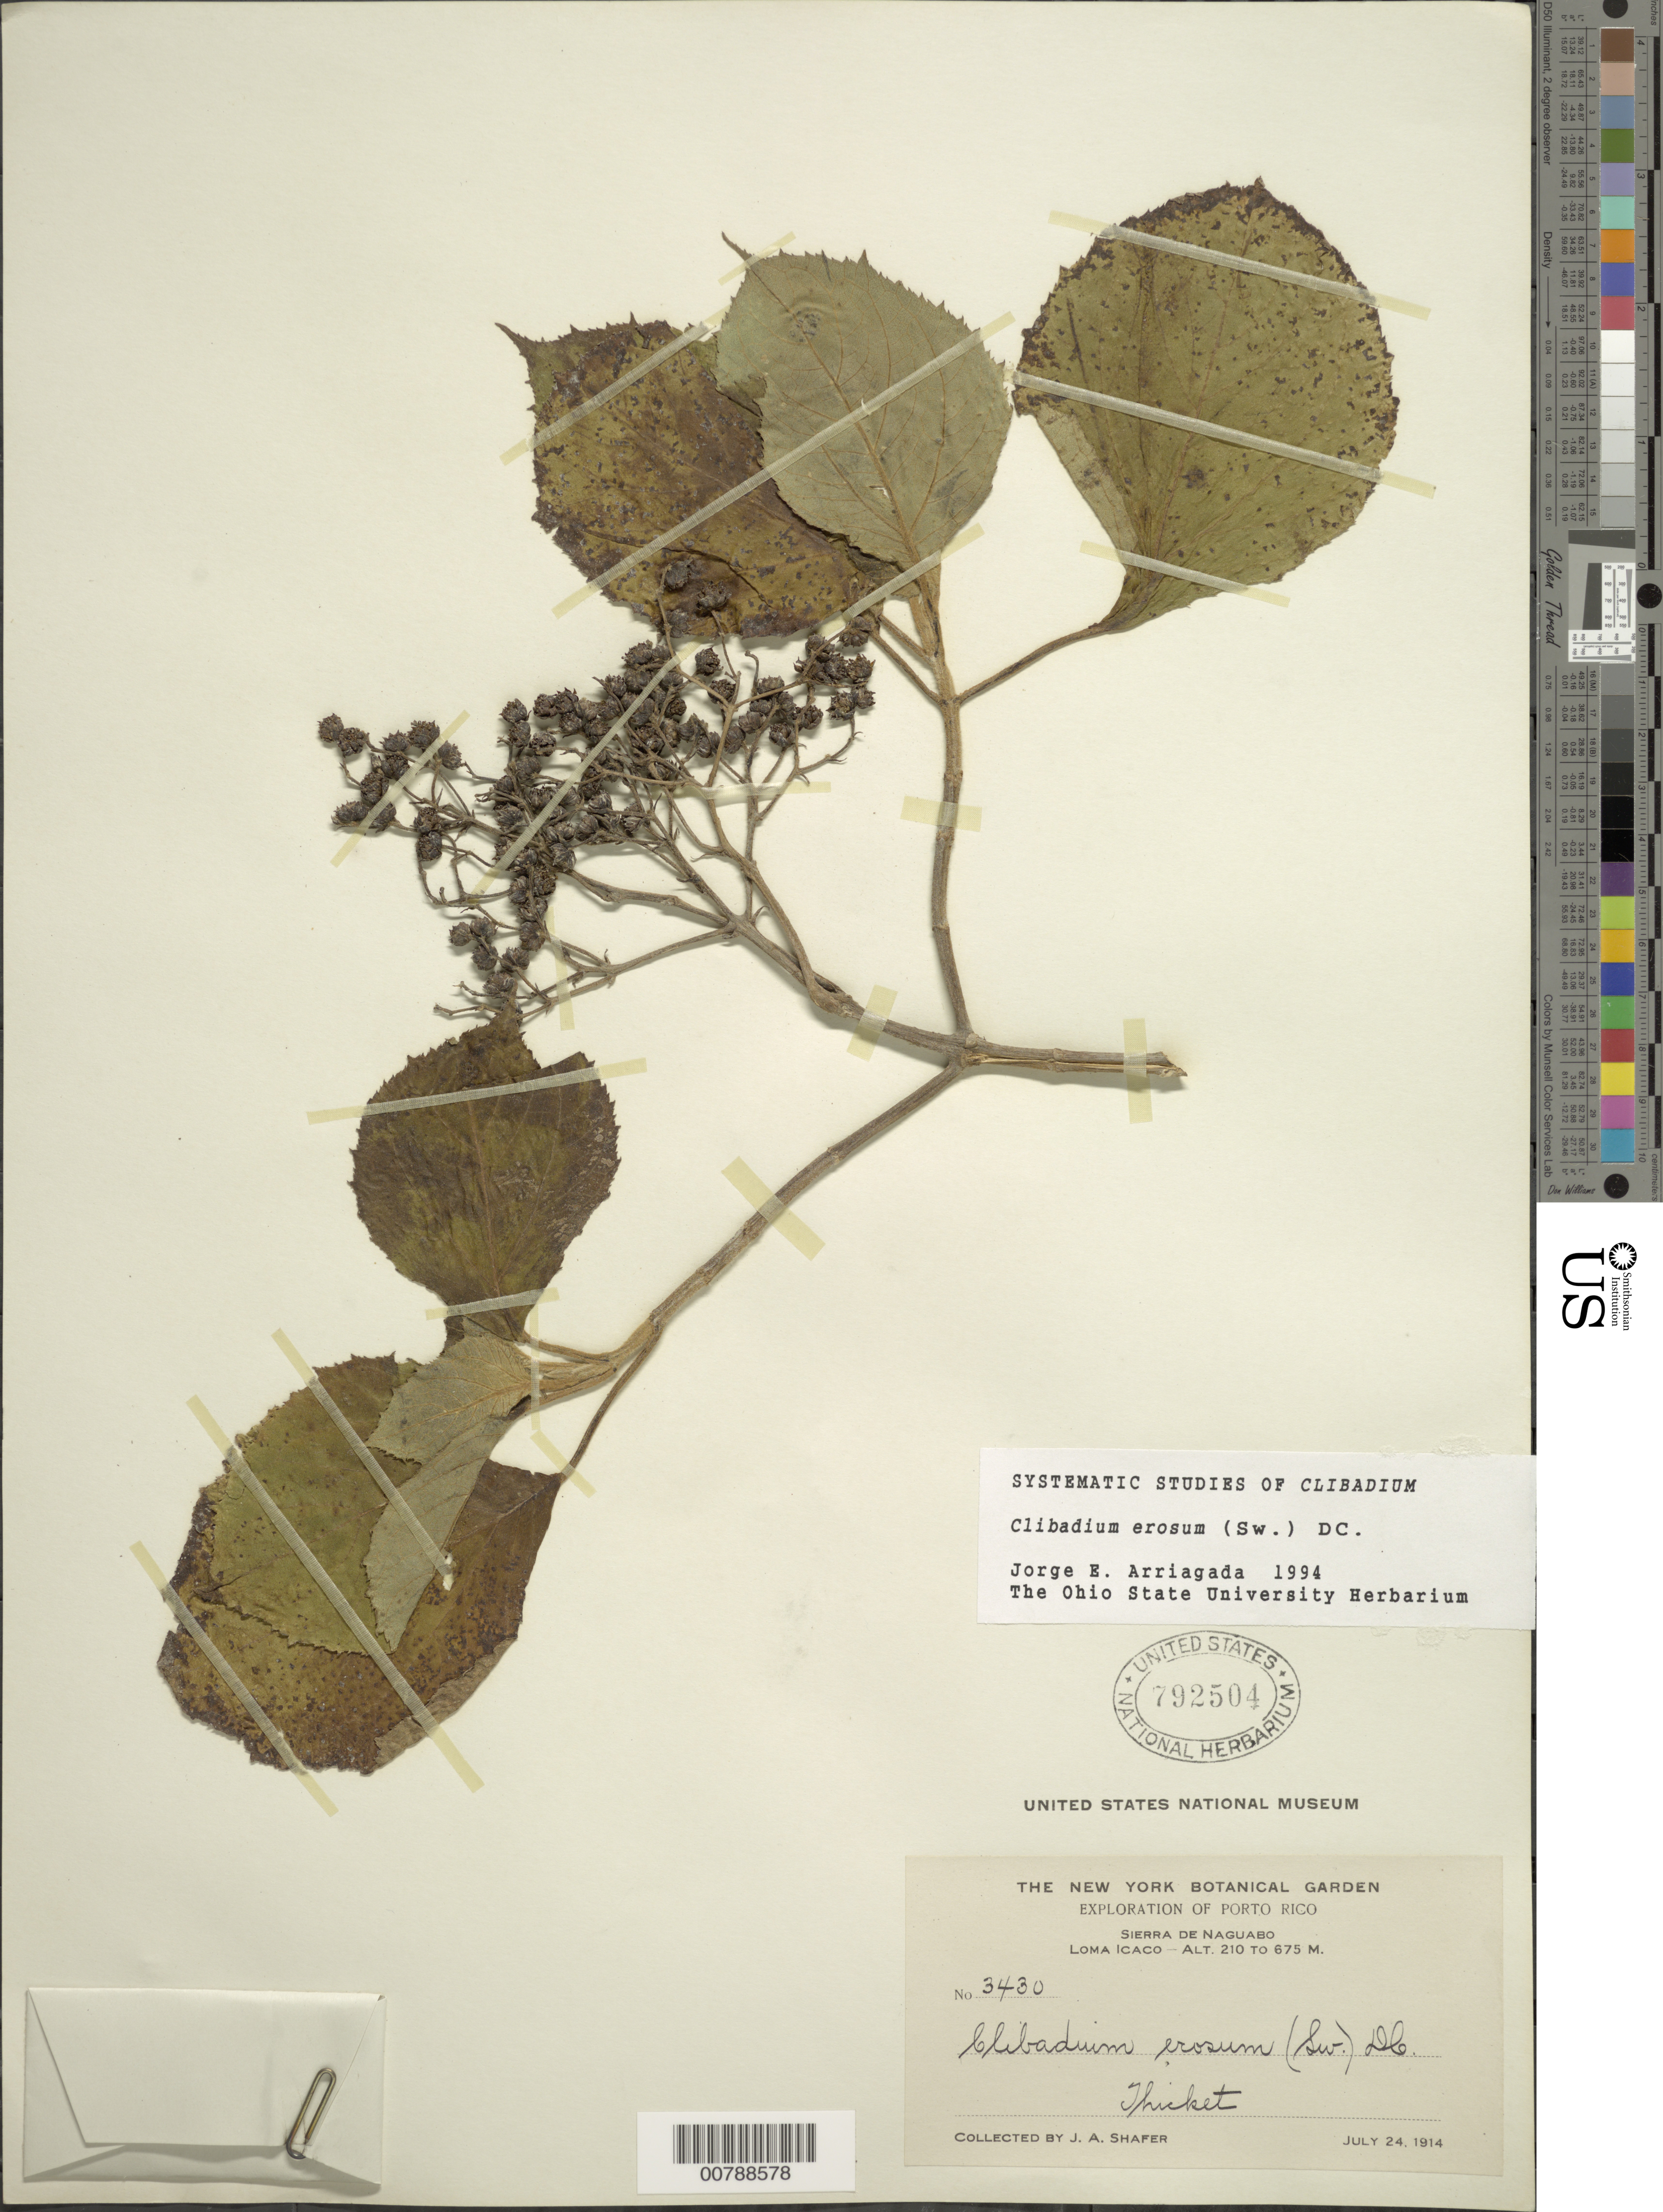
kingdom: Plantae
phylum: Tracheophyta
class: Magnoliopsida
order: Asterales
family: Asteraceae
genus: Clibadium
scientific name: Clibadium erosum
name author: (Sw.) DC.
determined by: Arriagada, J. E.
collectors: J. A. Shafer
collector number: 3430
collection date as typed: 24 Jul 1914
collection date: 1914-07-24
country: Puerto Rico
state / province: Naguabo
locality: Sierra de Naguabo, Loma Icaco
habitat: Thicket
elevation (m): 210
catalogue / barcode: US 792504